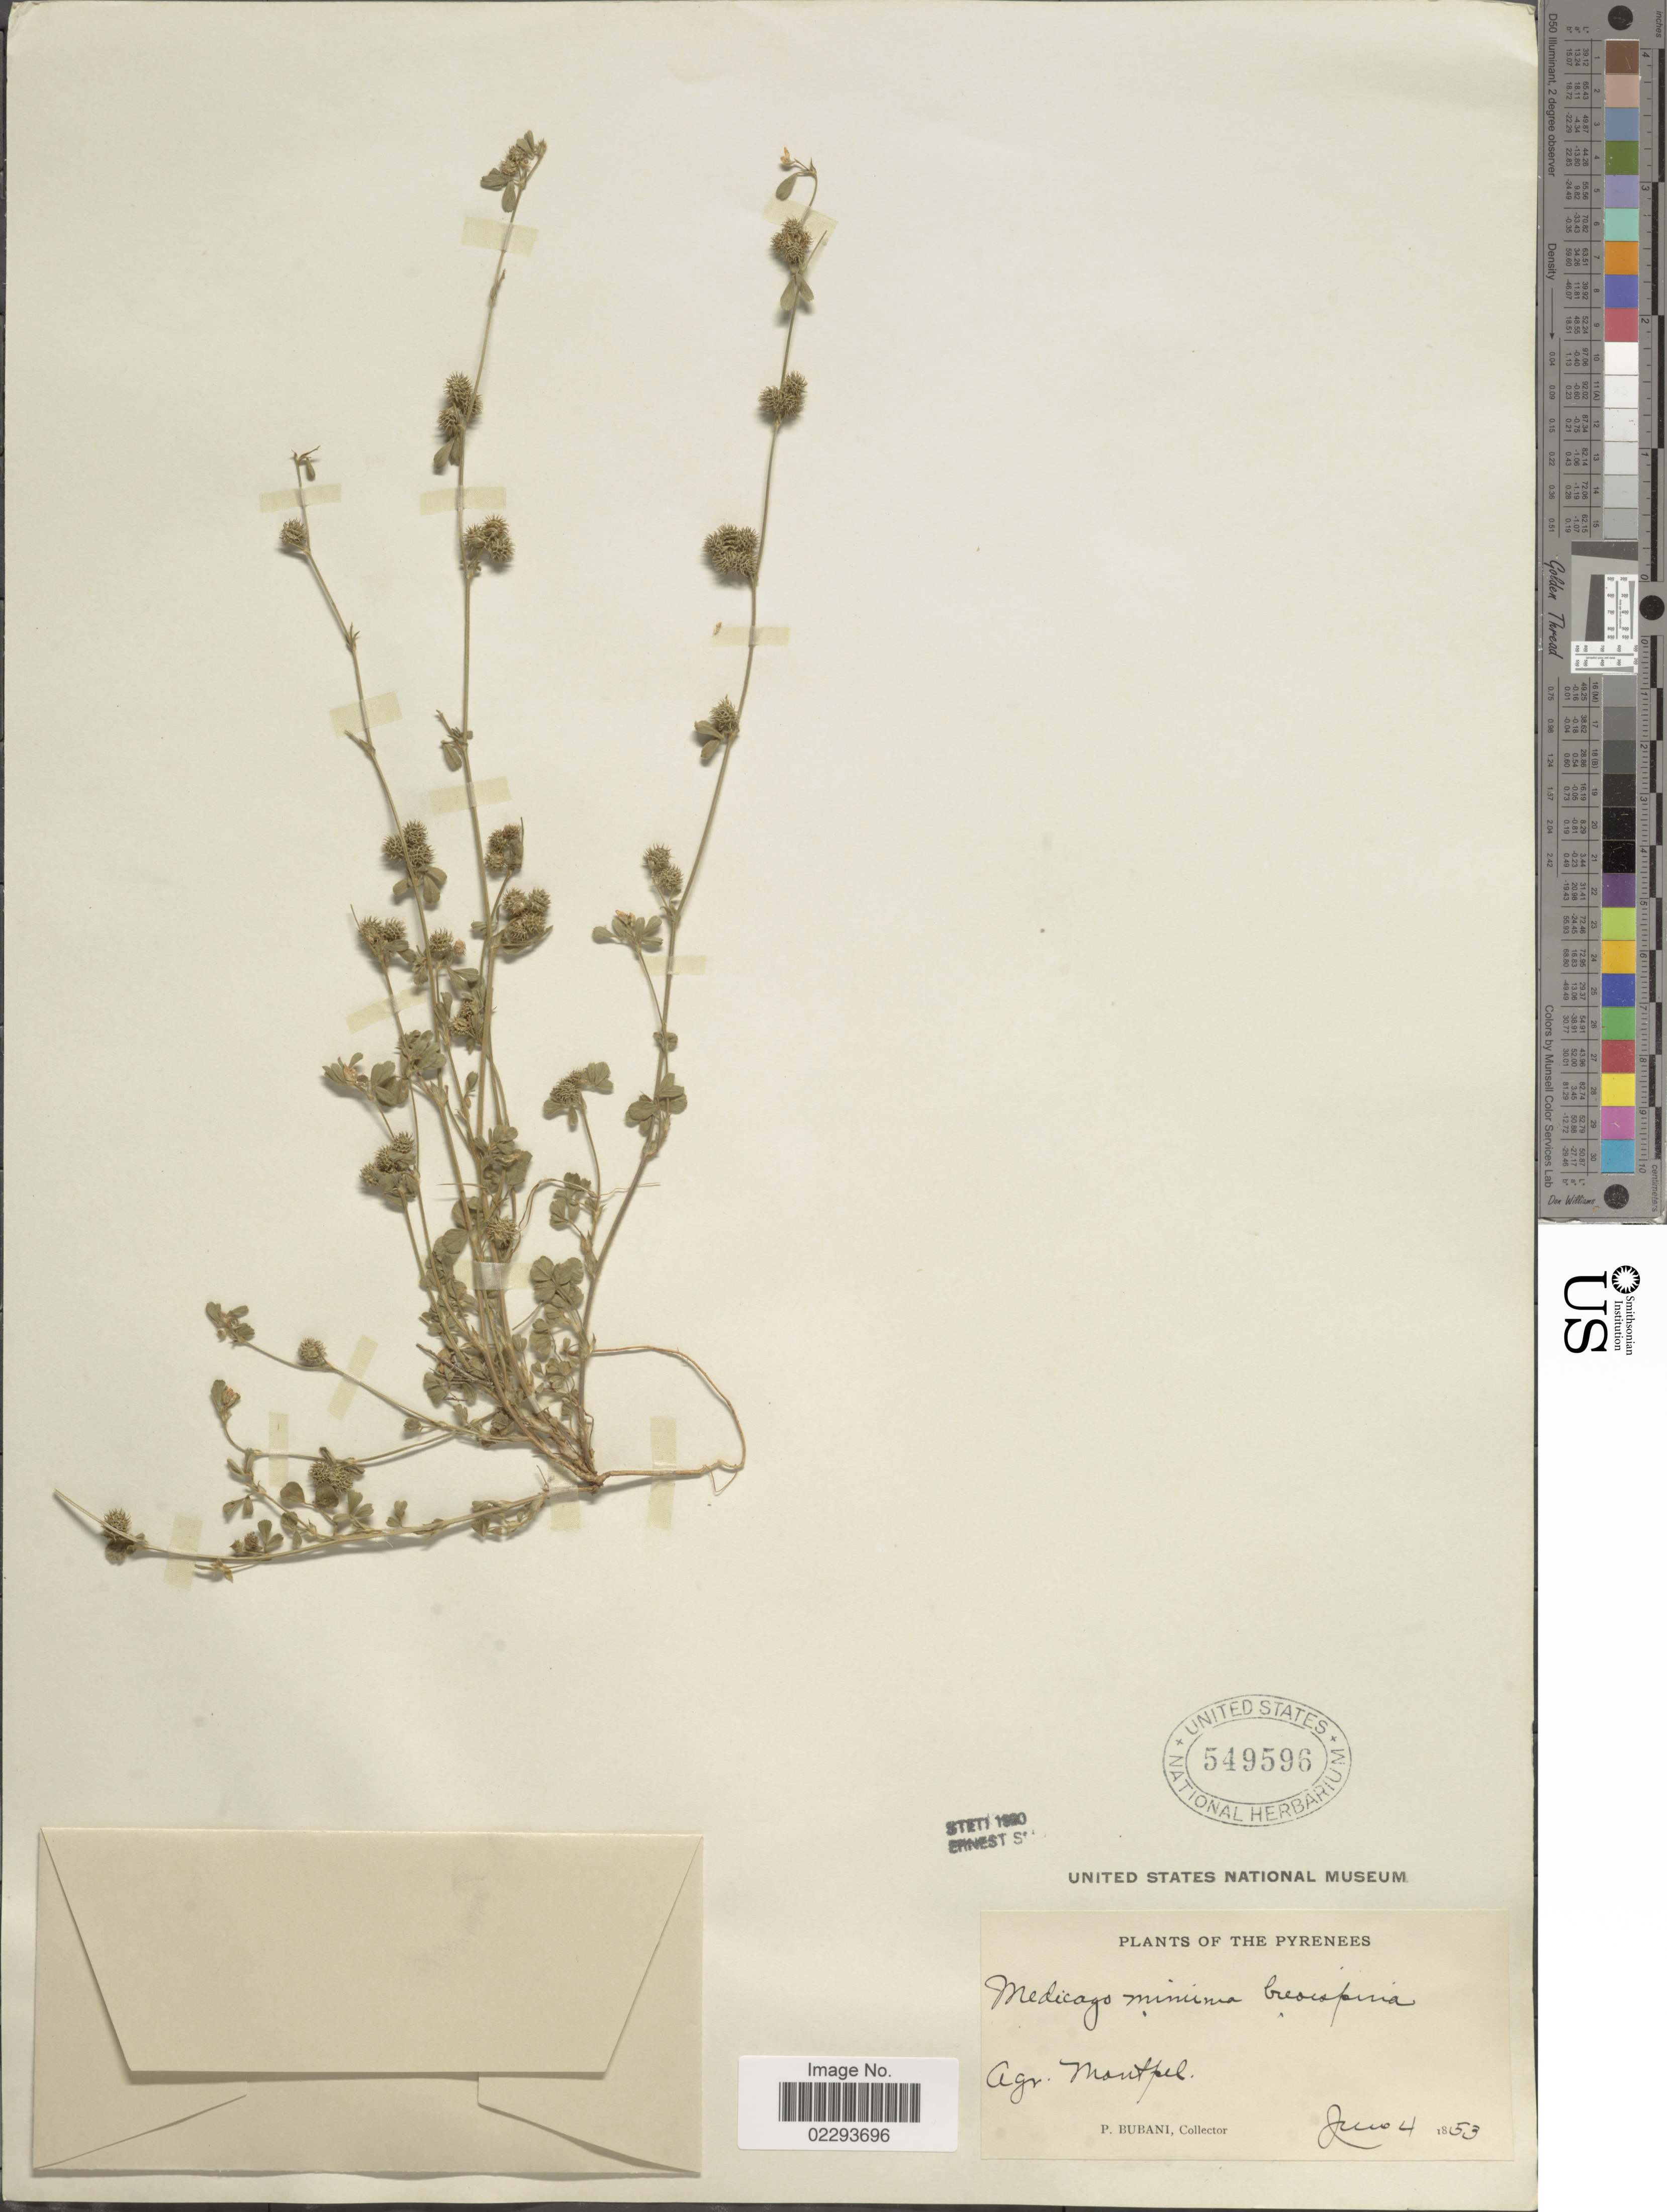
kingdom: Plantae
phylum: Tracheophyta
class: Magnoliopsida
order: Fabales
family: Fabaceae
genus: Medicago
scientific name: Medicago minima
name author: Lam.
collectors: P. Bubani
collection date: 1853-06-04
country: France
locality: Agr. Montpel, The Pyrenees.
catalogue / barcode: US 549596